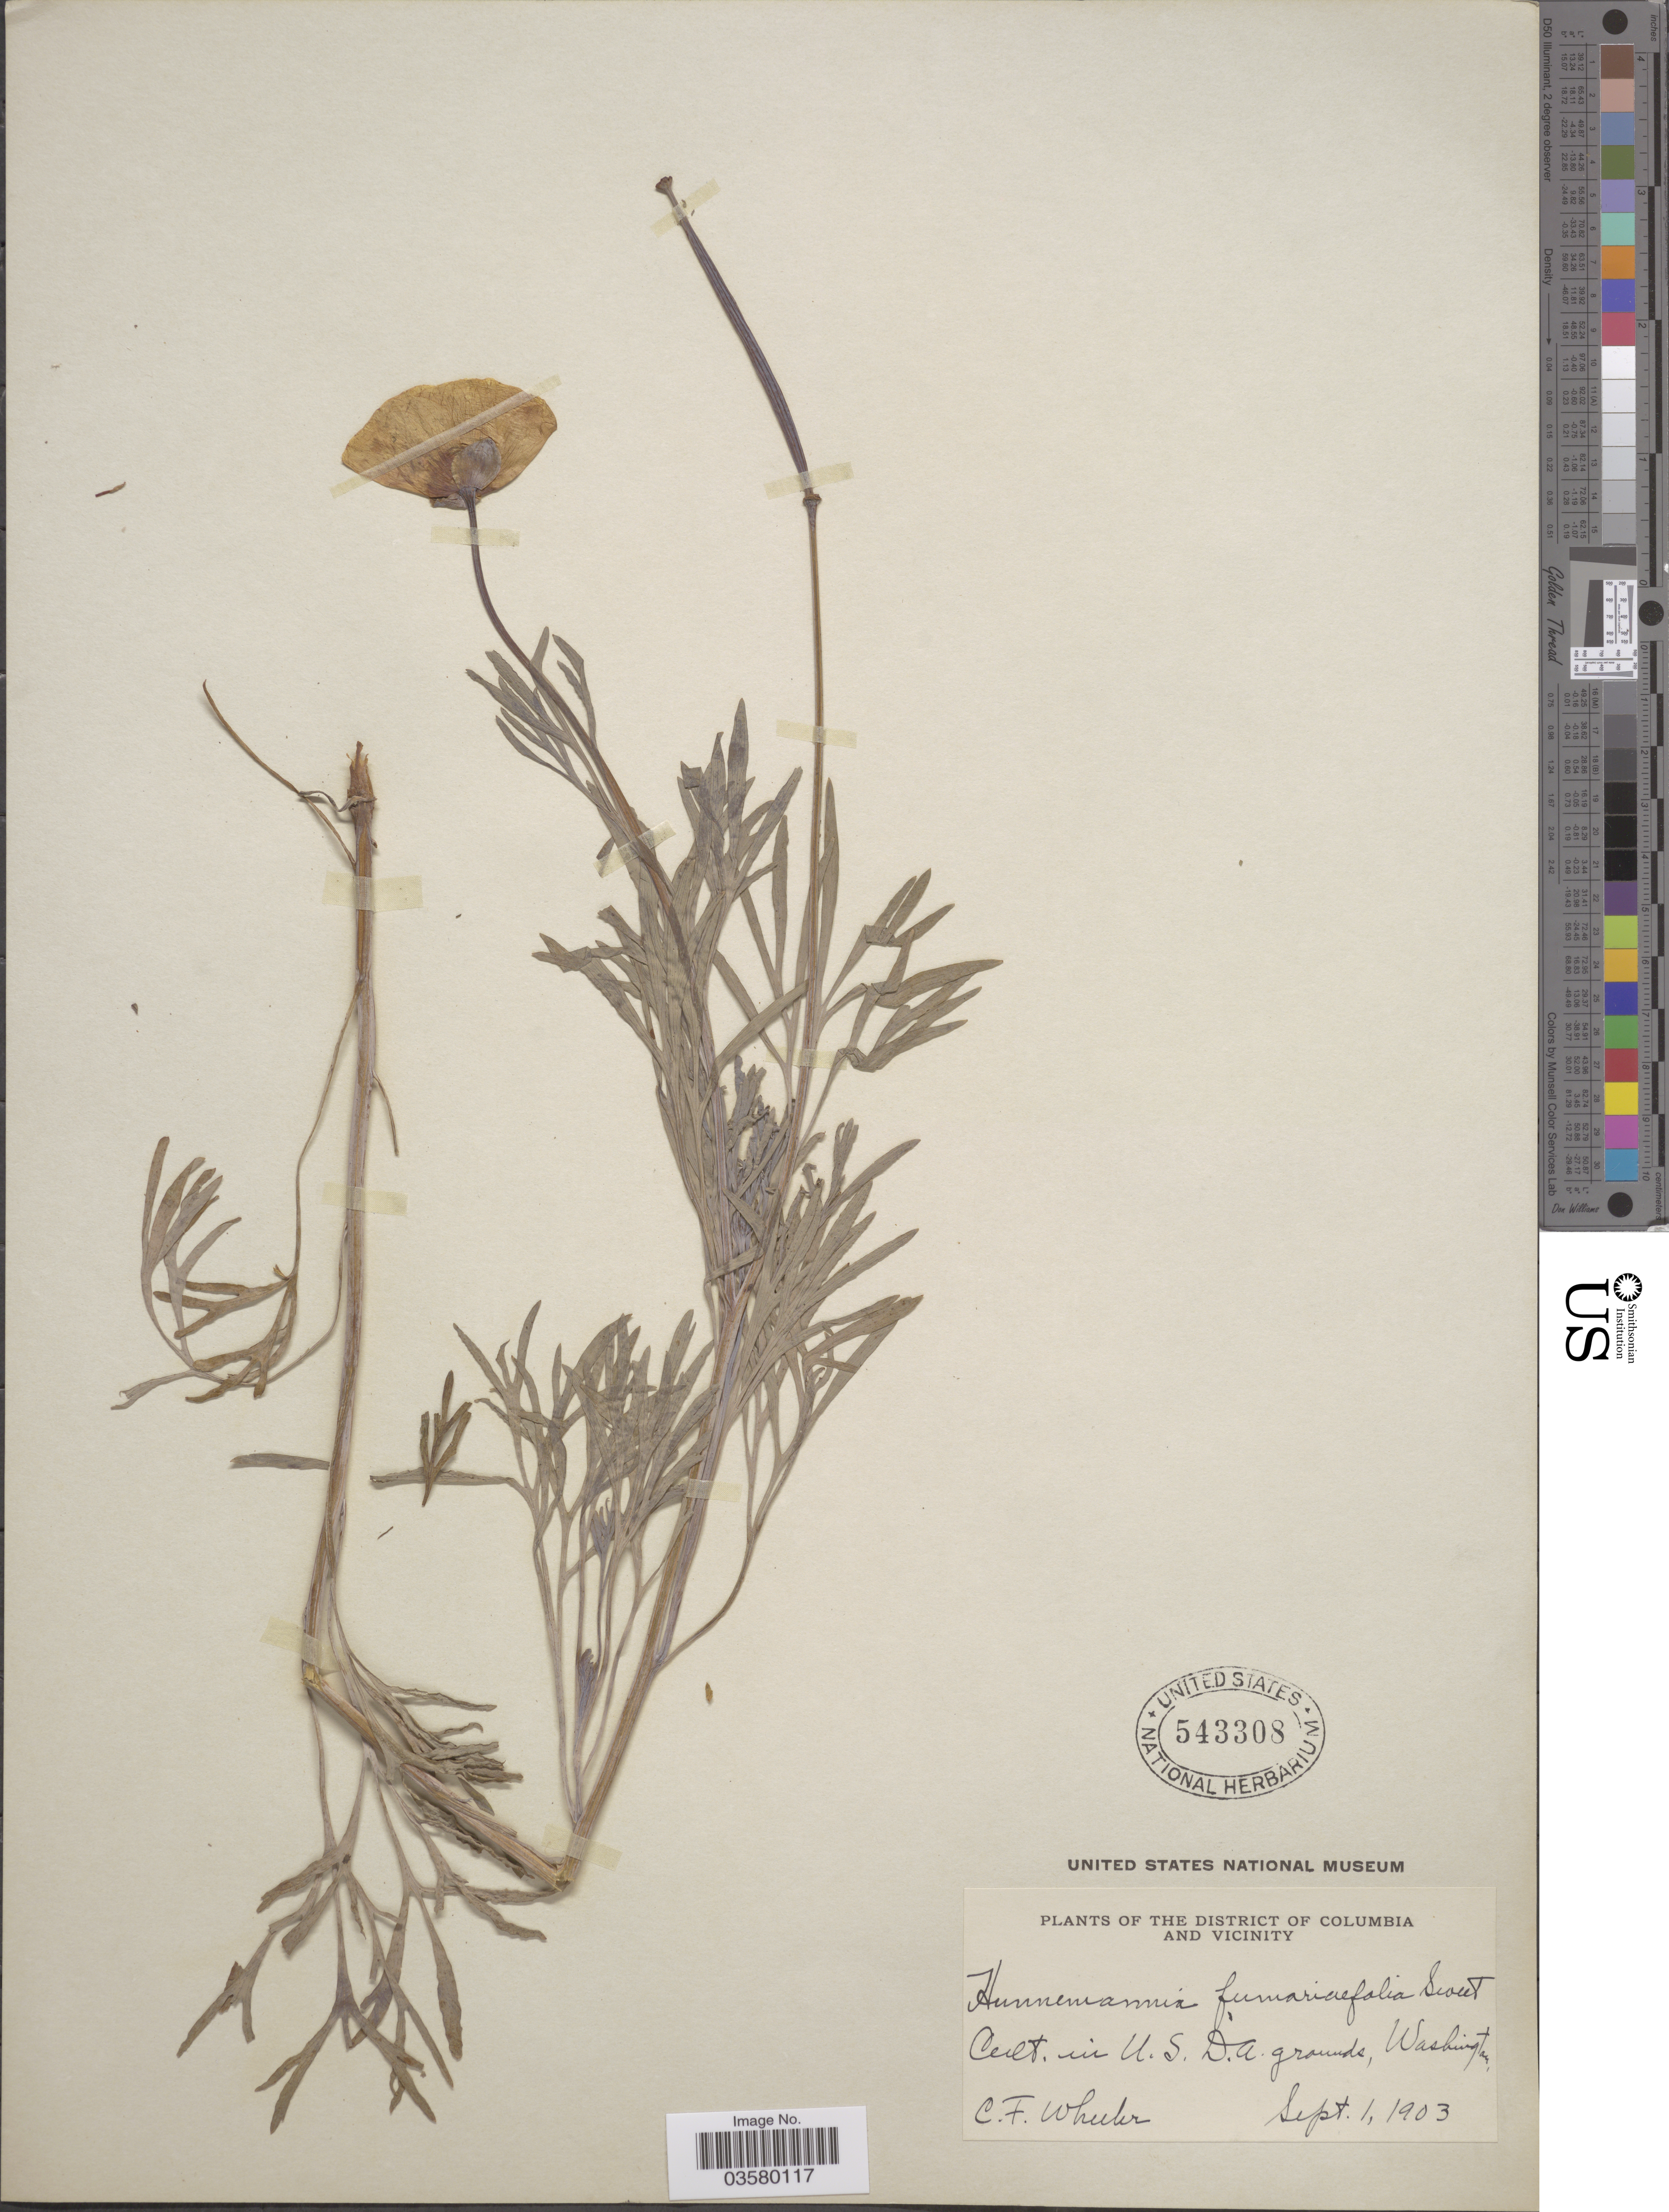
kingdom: Plantae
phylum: Tracheophyta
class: Magnoliopsida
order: Ranunculales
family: Papaveraceae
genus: Hunnemannia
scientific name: Hunnemannia fumariifolia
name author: Sweet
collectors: C. Wheeler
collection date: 1903-09-01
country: United States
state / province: District of Columbia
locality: The District of Columbia and vicinity. Cult. in U.S. D.A. grounds.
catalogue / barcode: US 543308